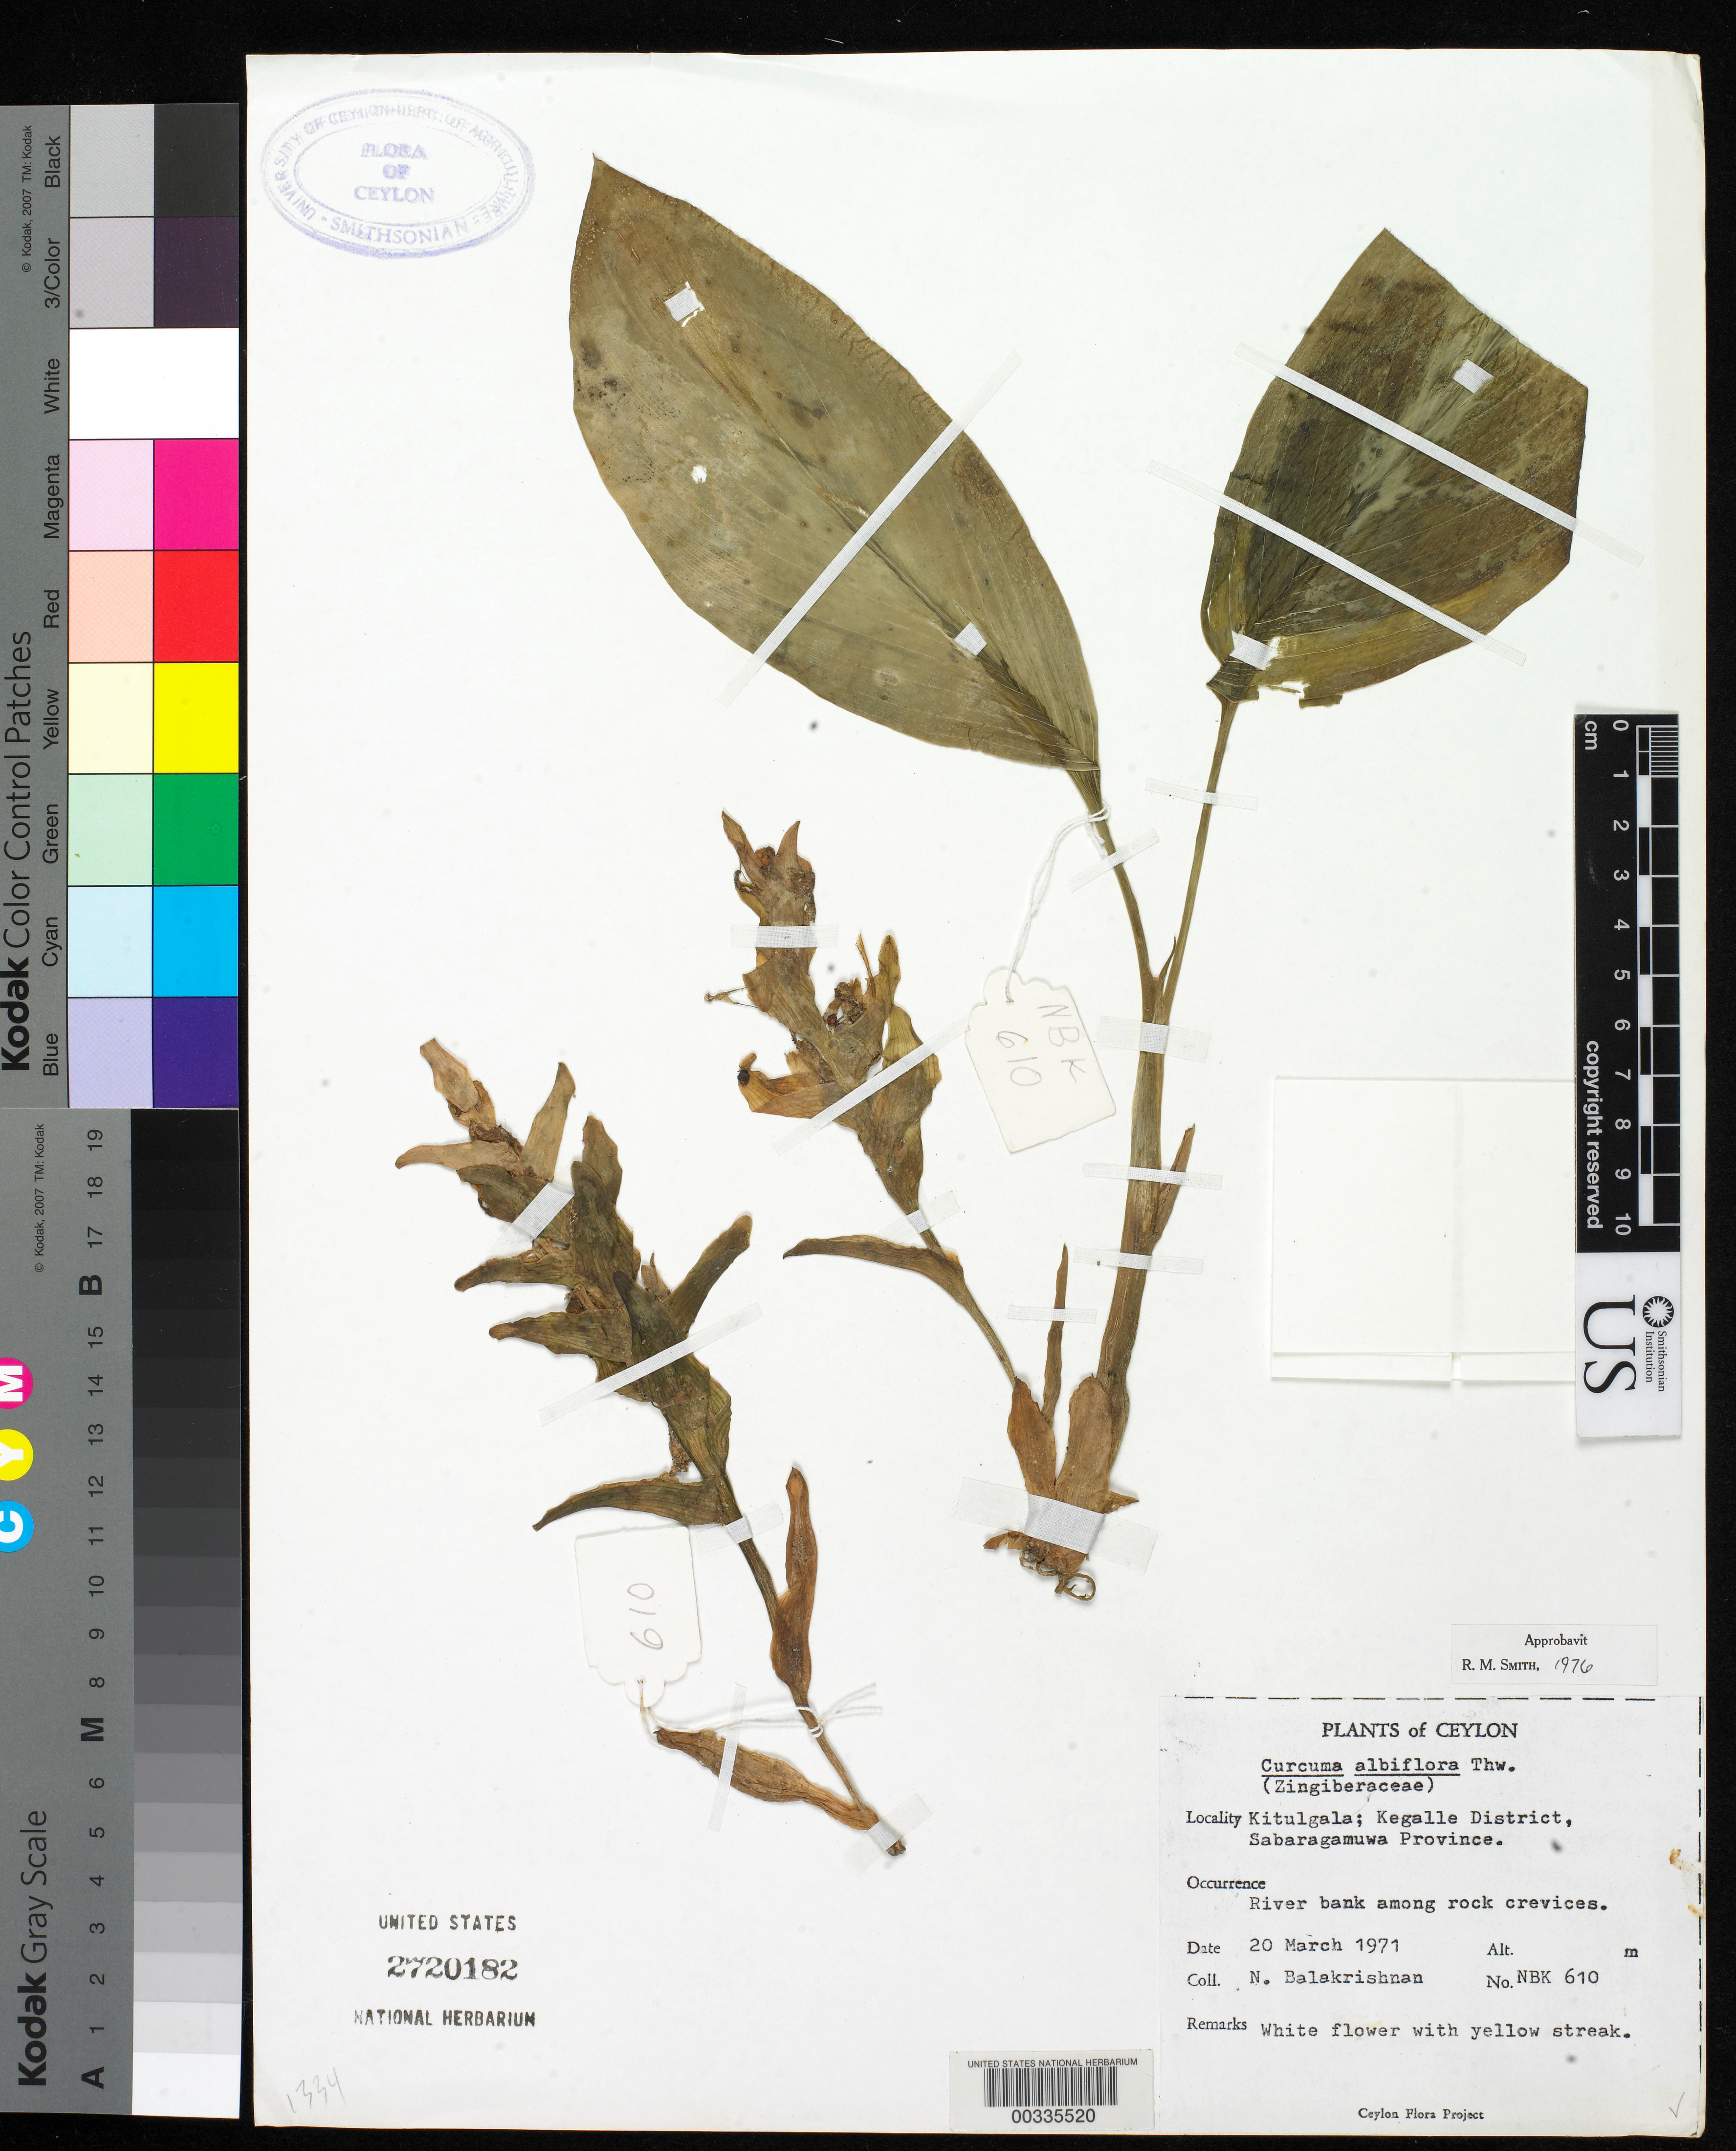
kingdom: Plantae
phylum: Tracheophyta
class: Liliopsida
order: Zingiberales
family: Zingiberaceae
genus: Curcuma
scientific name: Curcuma albiflora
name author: Thwaites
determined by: Smith, R. M.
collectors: N. Balakrishnan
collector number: Nbk 610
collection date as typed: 20 Mar 1971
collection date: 1971-03-20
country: Sri Lanka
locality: Sabaragamuwa prov, kegalle dist, kitulgala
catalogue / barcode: US 2720182